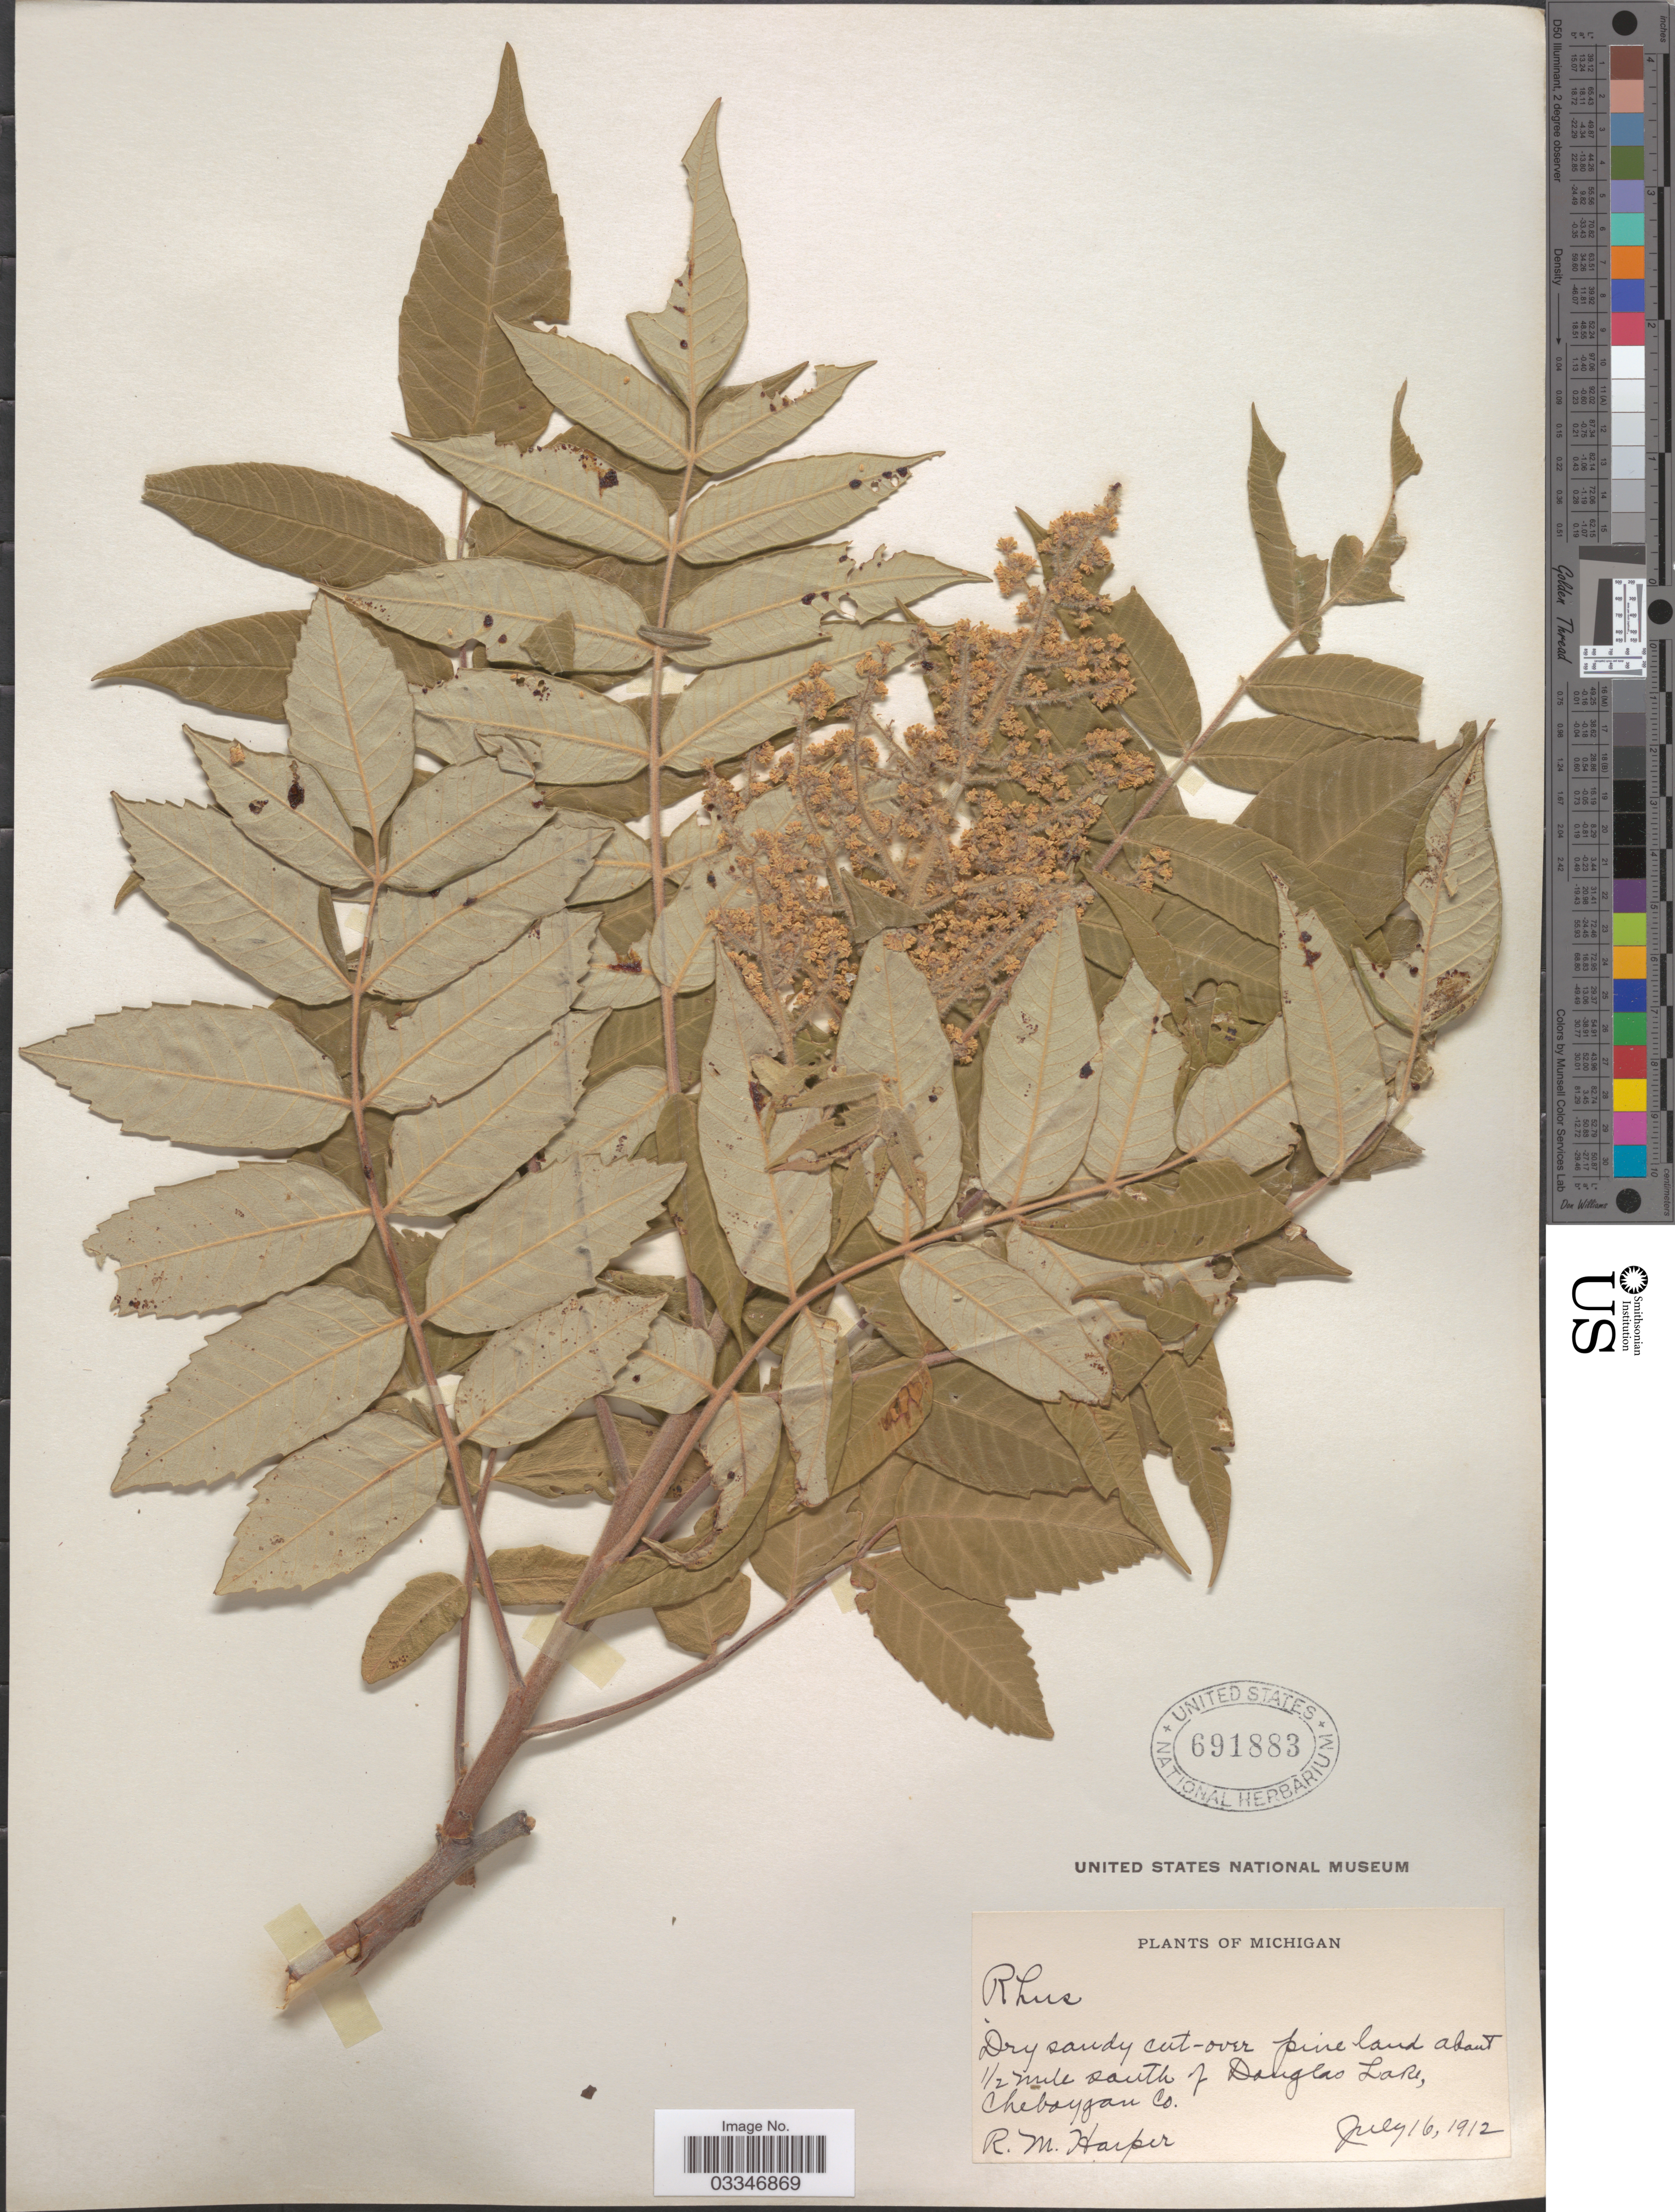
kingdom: Plantae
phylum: Tracheophyta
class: Magnoliopsida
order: Sapindales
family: Anacardiaceae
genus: Rhus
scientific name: Rhus typhina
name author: L.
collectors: R. Harper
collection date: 1912-07-16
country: United States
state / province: Michigan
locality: About ½ mile south of Douglas Lake, Cheboygan Co.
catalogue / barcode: US 691883